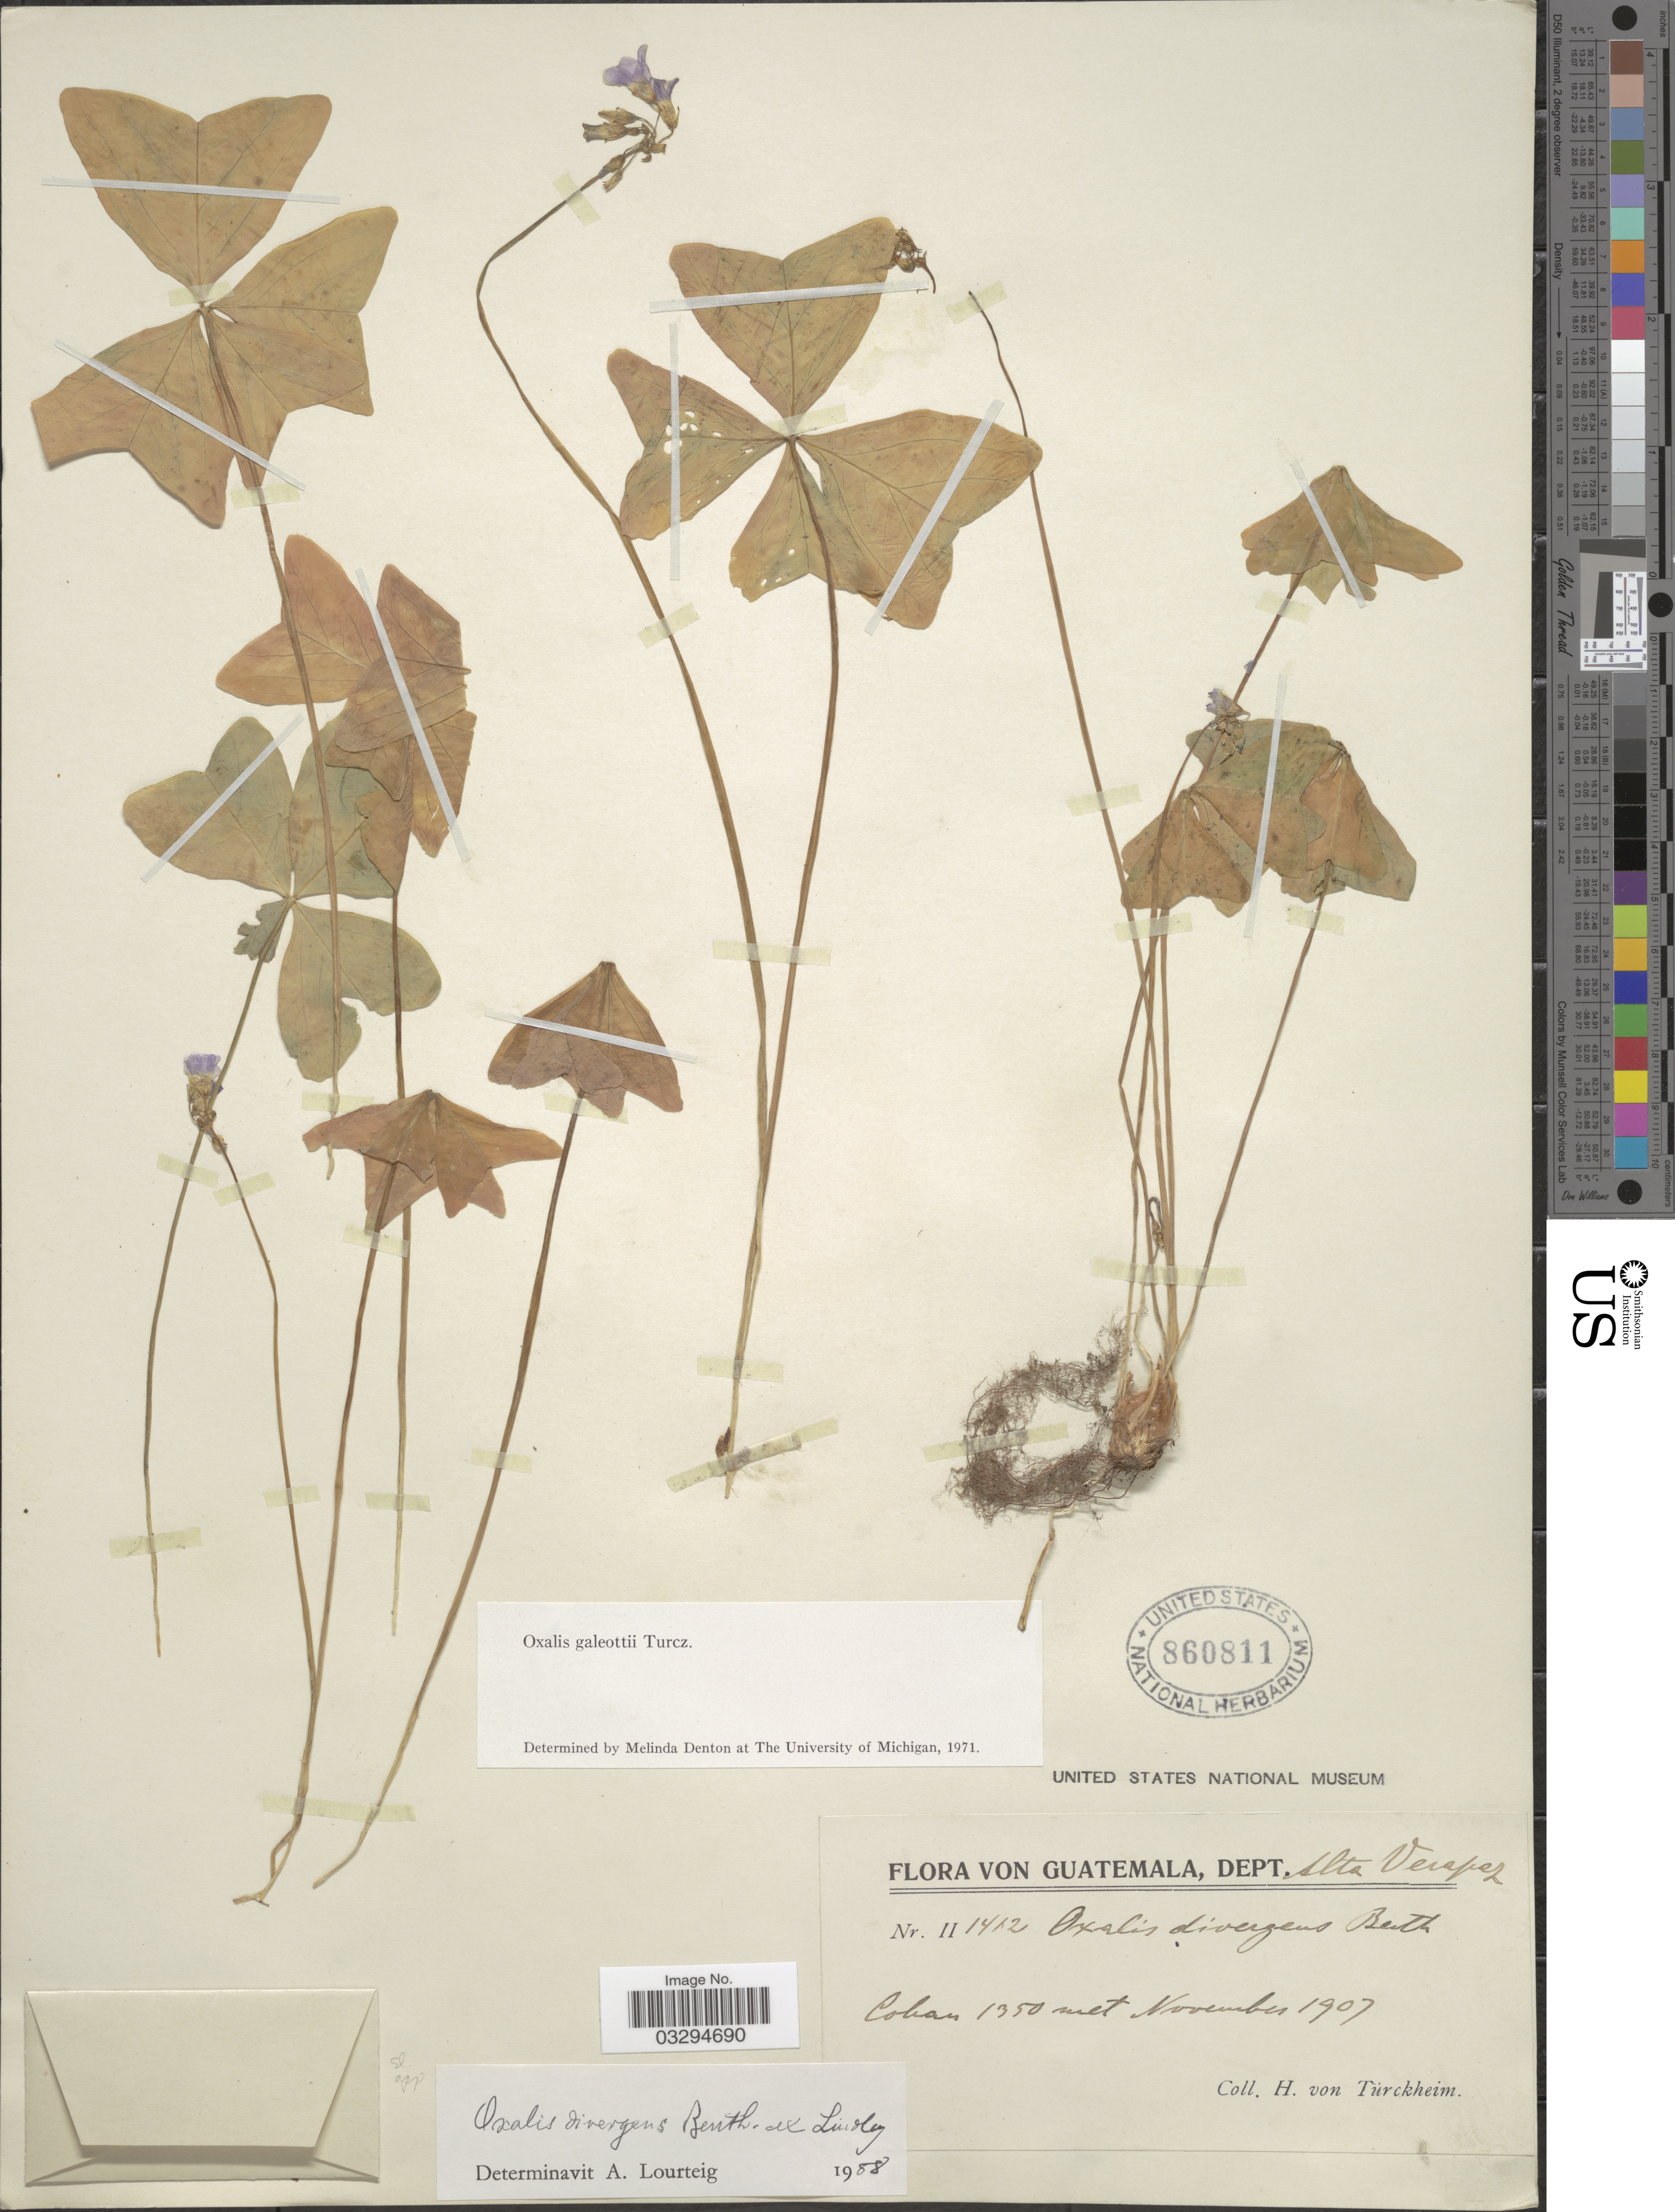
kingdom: Plantae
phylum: Tracheophyta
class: Magnoliopsida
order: Oxalidales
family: Oxalidaceae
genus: Oxalis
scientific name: Oxalis divergens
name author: Benth. ex Lindl.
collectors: H. von Türckheim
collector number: II1412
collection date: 1907-11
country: Guatemala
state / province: Alta Verapaz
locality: Dept. Alta Verapaz. Coban.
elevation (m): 1350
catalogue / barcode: US 860811